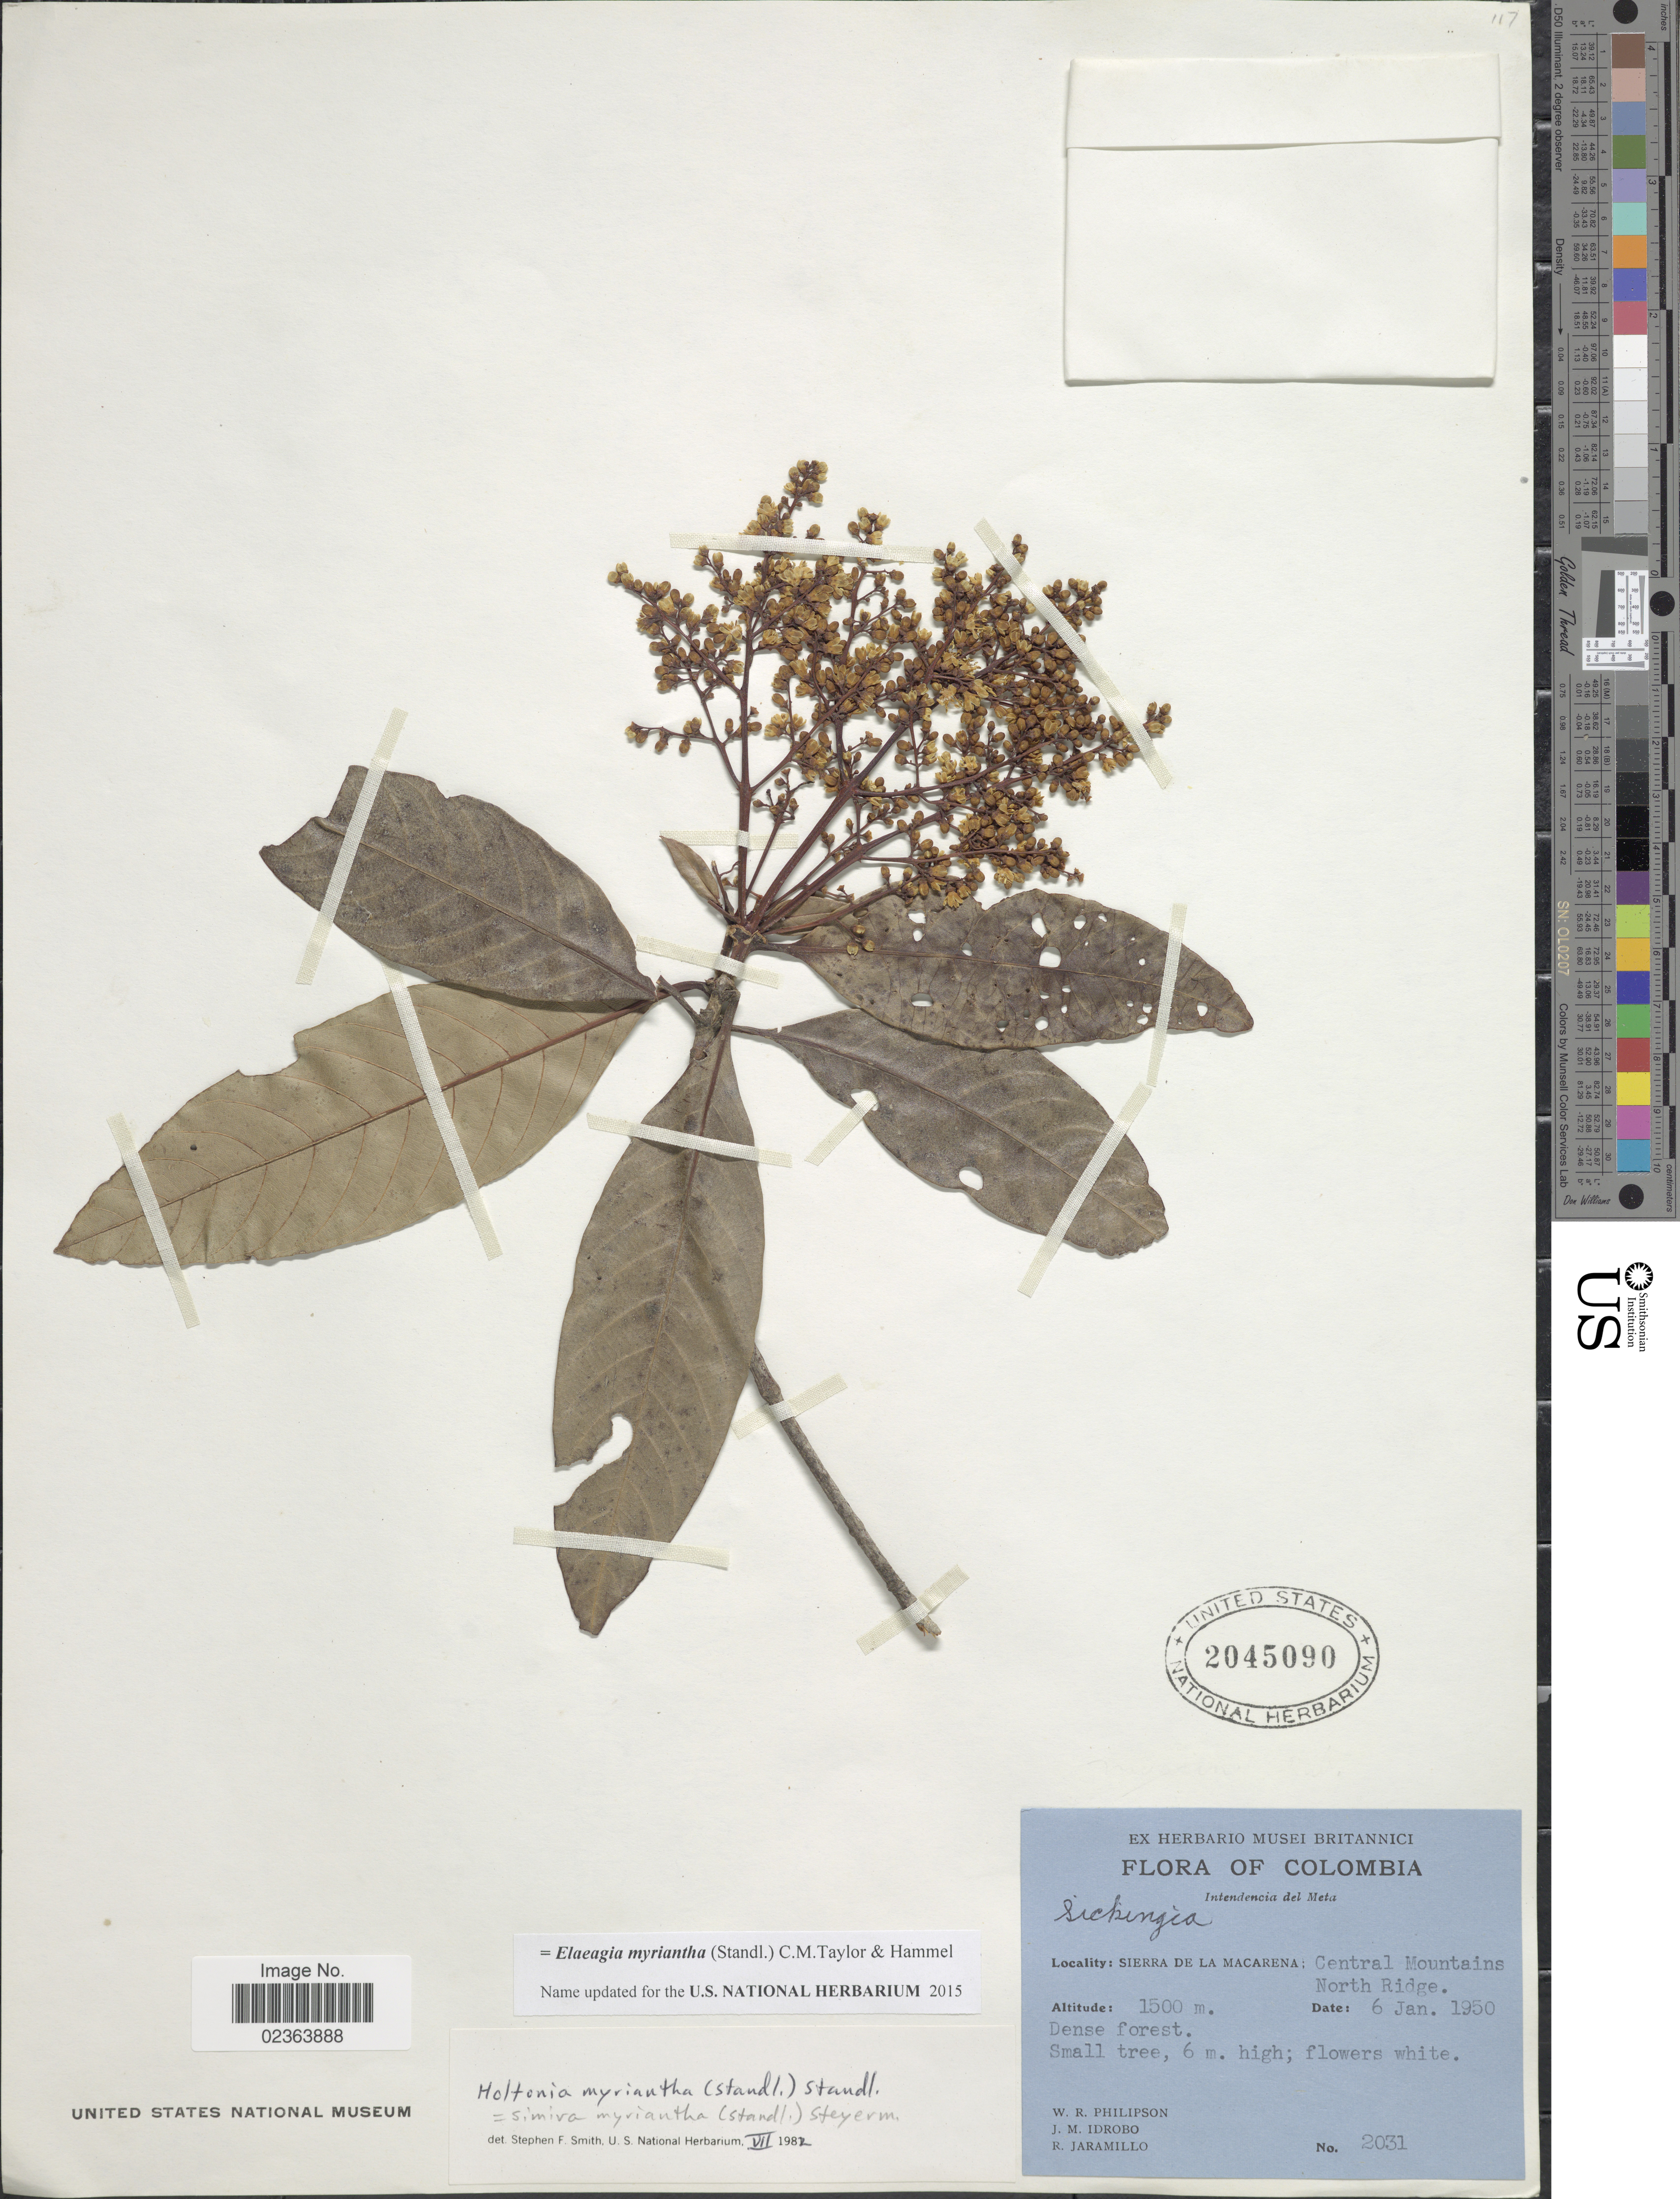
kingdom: Plantae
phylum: Tracheophyta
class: Magnoliopsida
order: Gentianales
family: Rubiaceae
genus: Elaeagia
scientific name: Elaeagia myriantha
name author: (Standl.) C.M. Taylor & Hammel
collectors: W. R. Philipson, J. M. Idrobo & R. Jaramillo M.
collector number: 2031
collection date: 1950-01-06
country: Colombia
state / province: Meta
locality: Intendencia del Meta, Sierra De La Macarena: Central Mountains, North Ridge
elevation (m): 1500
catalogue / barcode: US 2045090